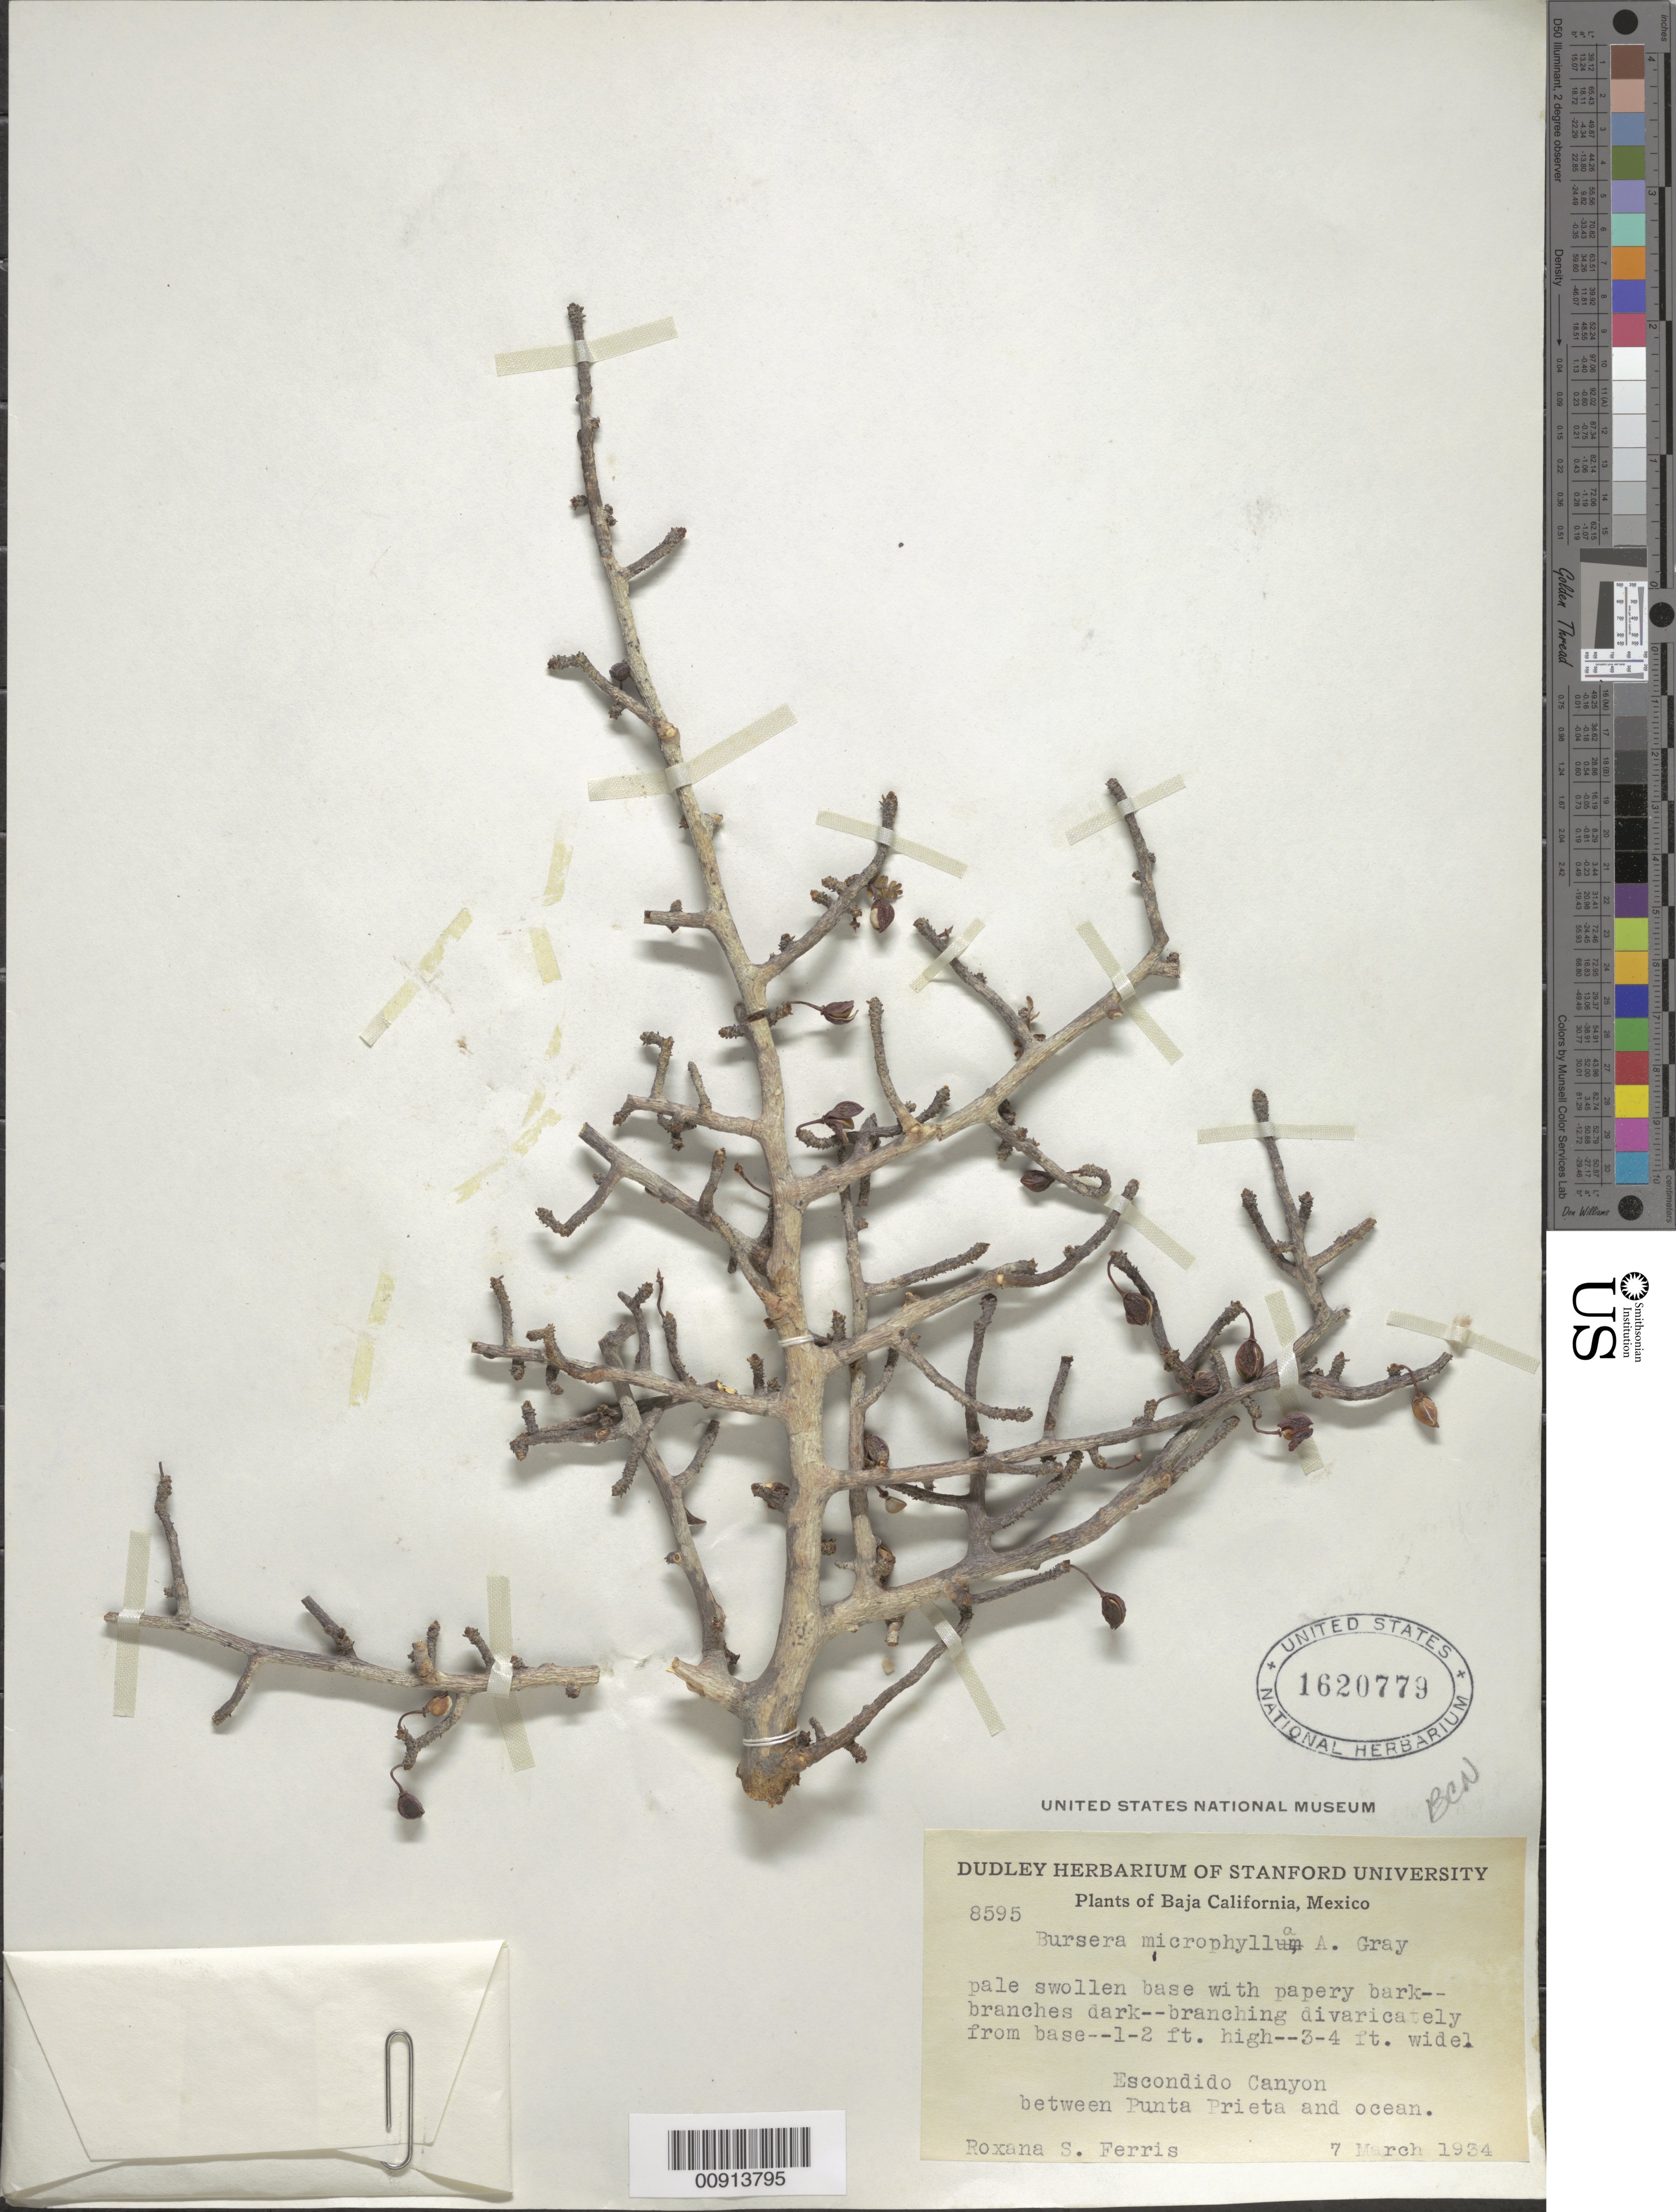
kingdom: Plantae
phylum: Tracheophyta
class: Magnoliopsida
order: Sapindales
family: Burseraceae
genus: Bursera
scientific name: Bursera microphylla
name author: A. Gray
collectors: R. S. Ferris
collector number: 8595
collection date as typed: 07 Mar 1934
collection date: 1934-03-07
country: Mexico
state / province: Baja California Norte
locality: Escondido Canyon between Punta Prieta and ocean.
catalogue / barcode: US 1620779